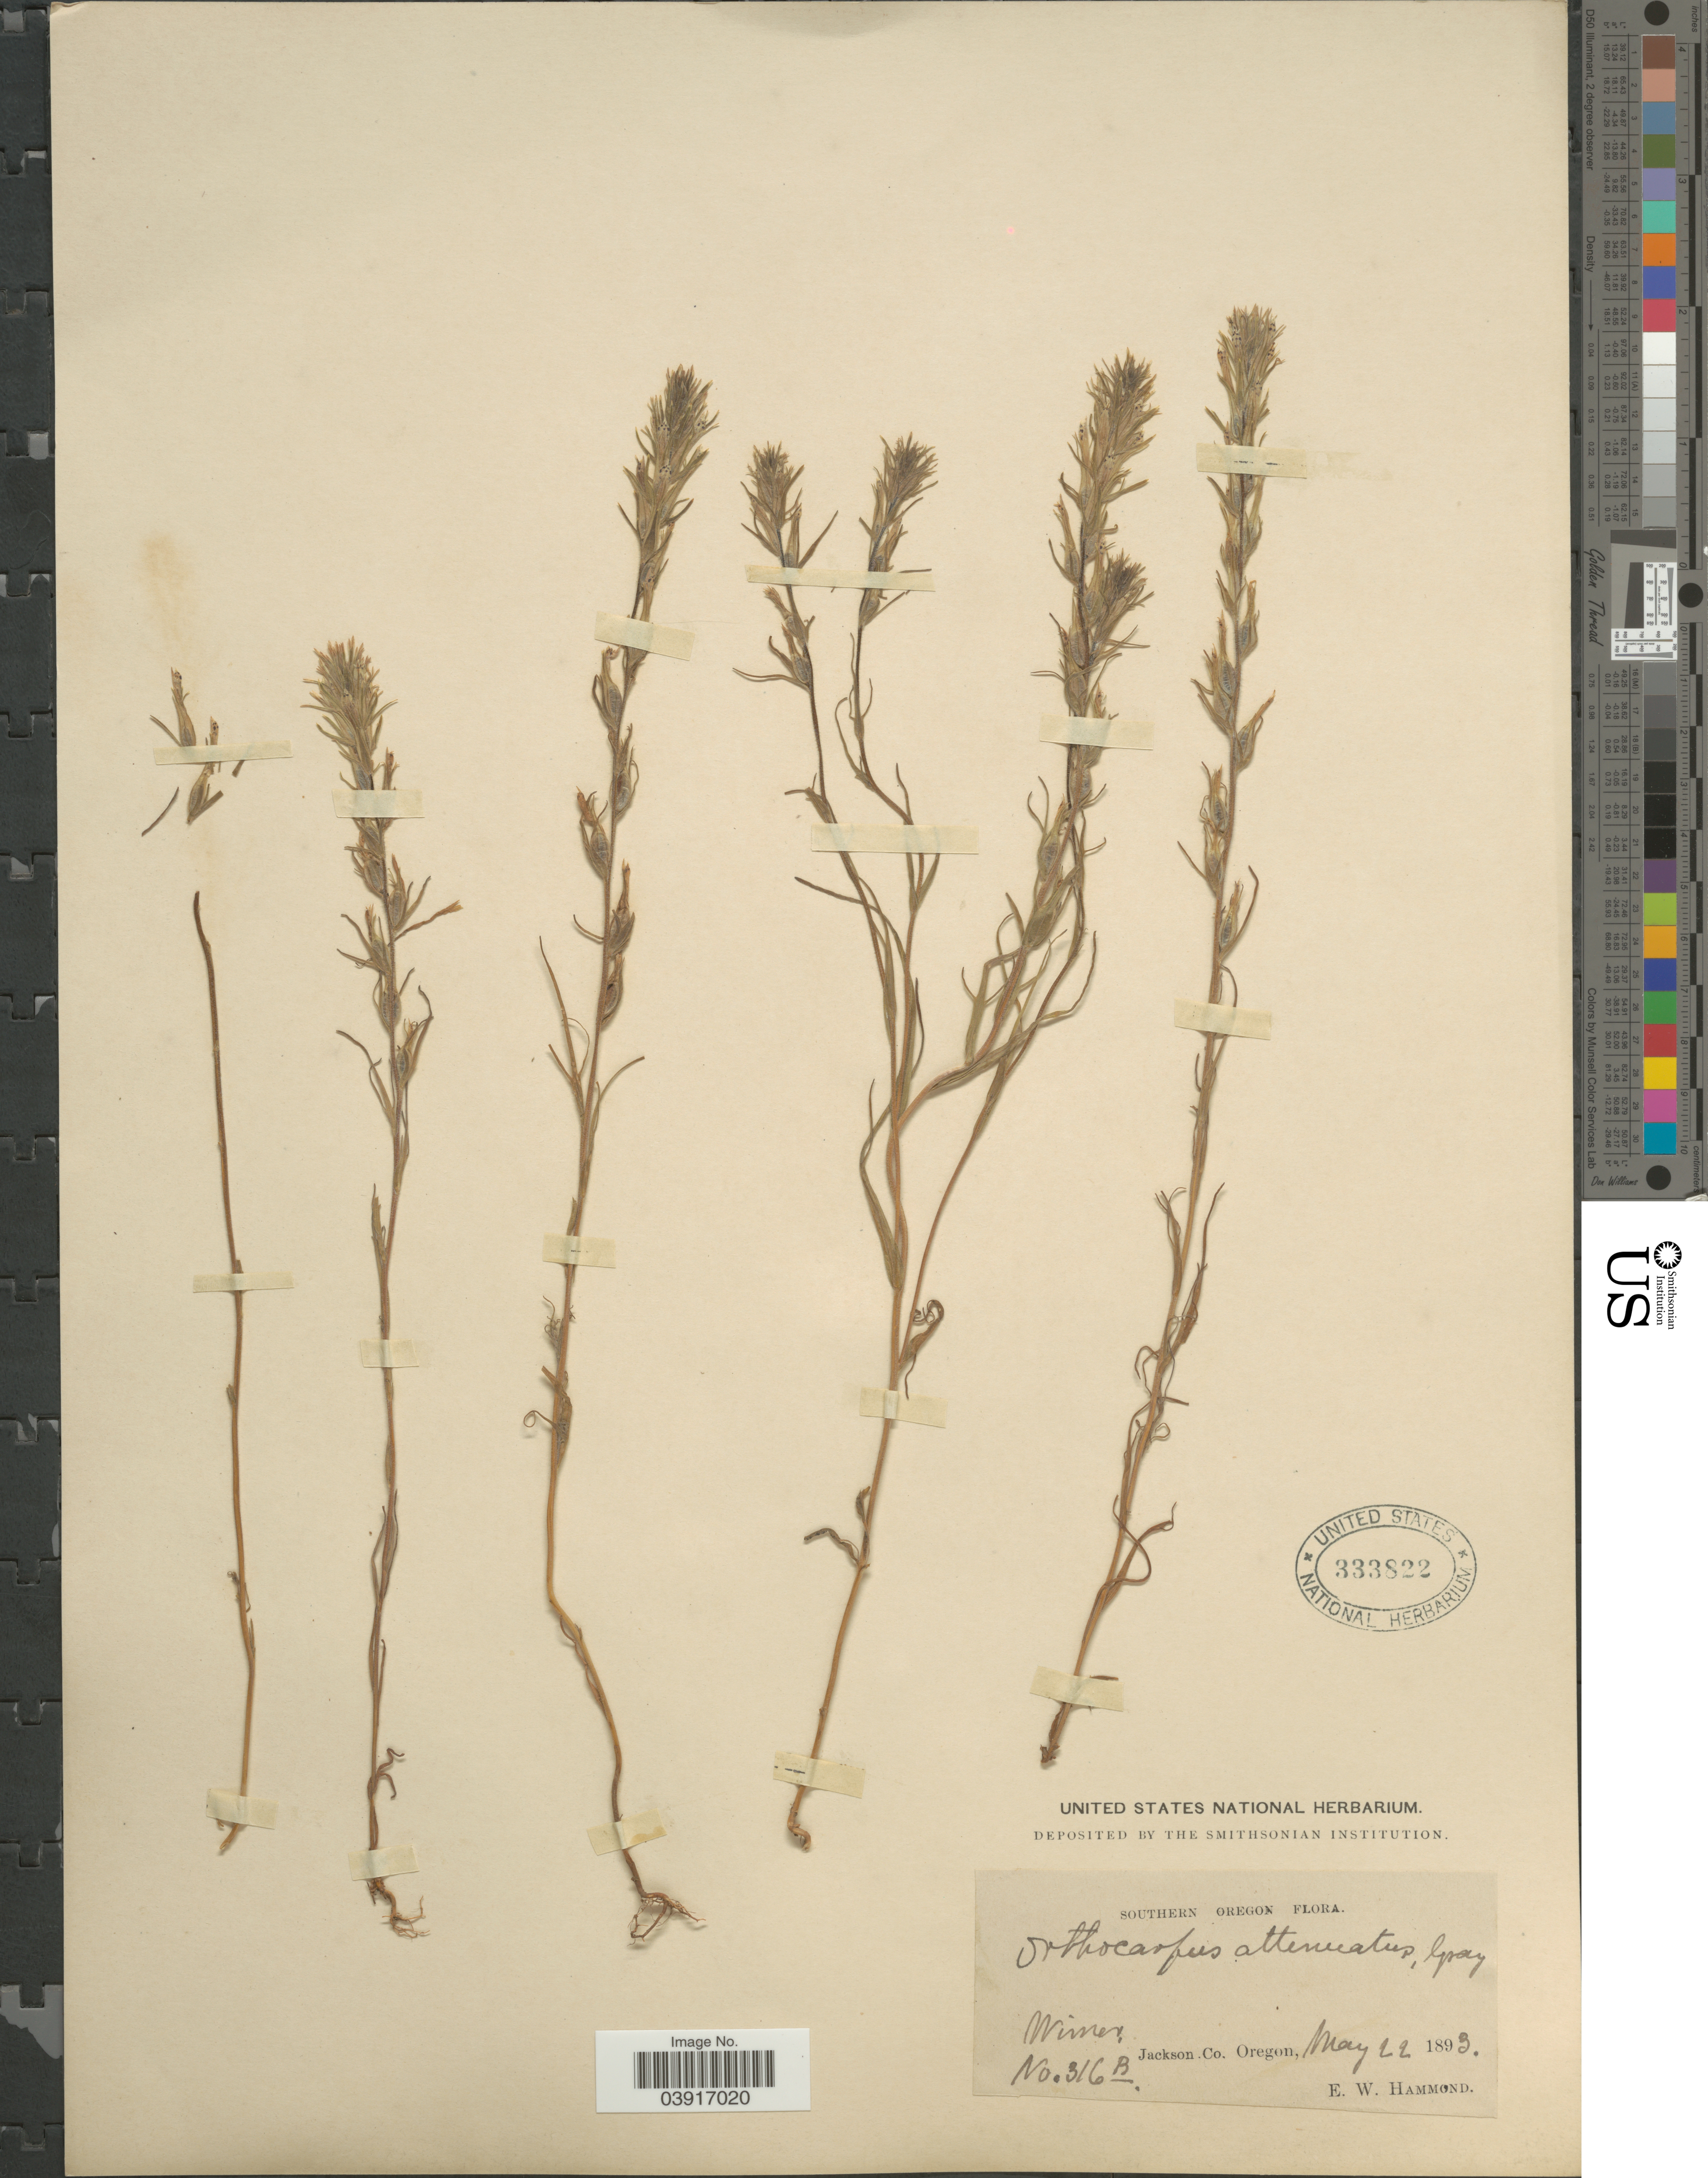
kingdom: Plantae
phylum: Tracheophyta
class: Magnoliopsida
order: Lamiales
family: Orobanchaceae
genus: Orthocarpus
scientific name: Orthocarpus attenuatus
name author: A. Gray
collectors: E. Hammond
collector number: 316B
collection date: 1893-05-22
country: United States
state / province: Oregon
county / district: Jackson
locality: Southern Oregon. Wimer, Jackson Co.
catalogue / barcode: US 333822